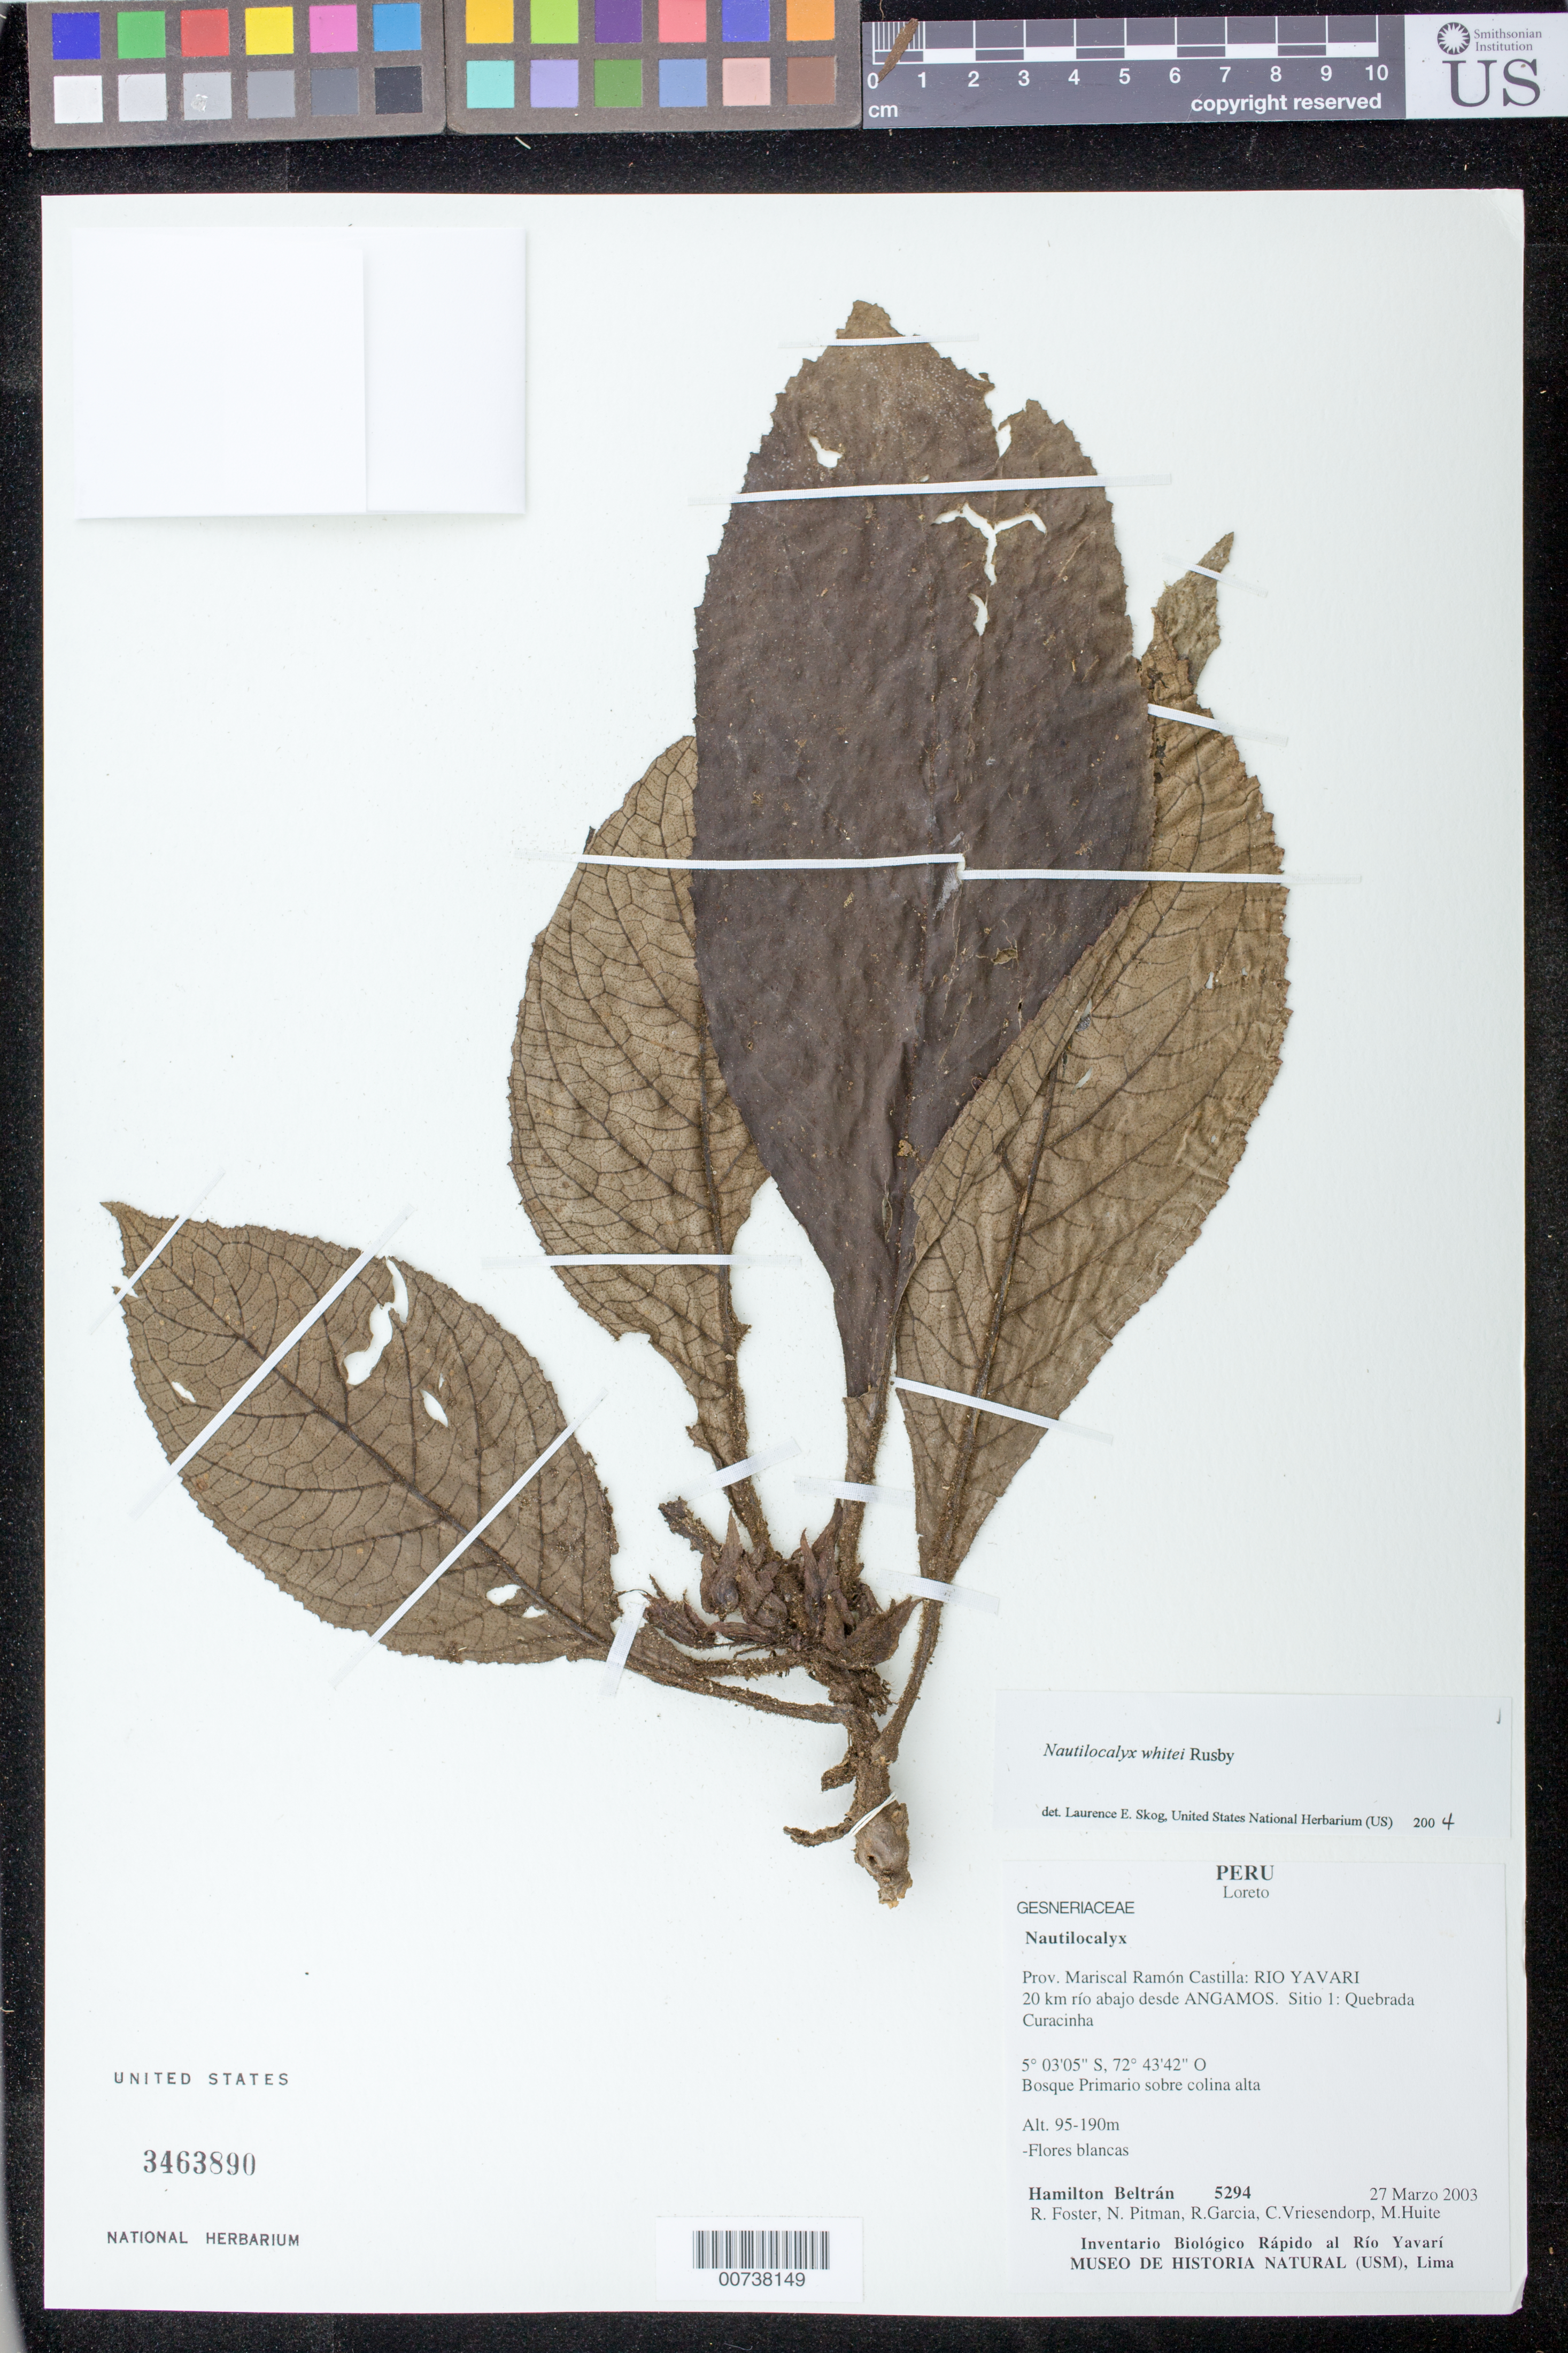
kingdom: Plantae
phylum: Tracheophyta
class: Magnoliopsida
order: Lamiales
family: Gesneriaceae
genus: Nautilocalyx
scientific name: Nautilocalyx whitei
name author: Rusby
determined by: Skog, Laurence E.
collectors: H. Beltrán & et al.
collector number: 5294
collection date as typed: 27 Mar 2003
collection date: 2003-03-27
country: Peru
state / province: Loreto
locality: Prov. Mariscal Ramón Castilla: Rio Yavari 20 km río abajo desde Angamos. Sitio 1: Quebrada Curacinha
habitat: Bosque primario sobre colina alta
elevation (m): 95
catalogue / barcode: US 3463890